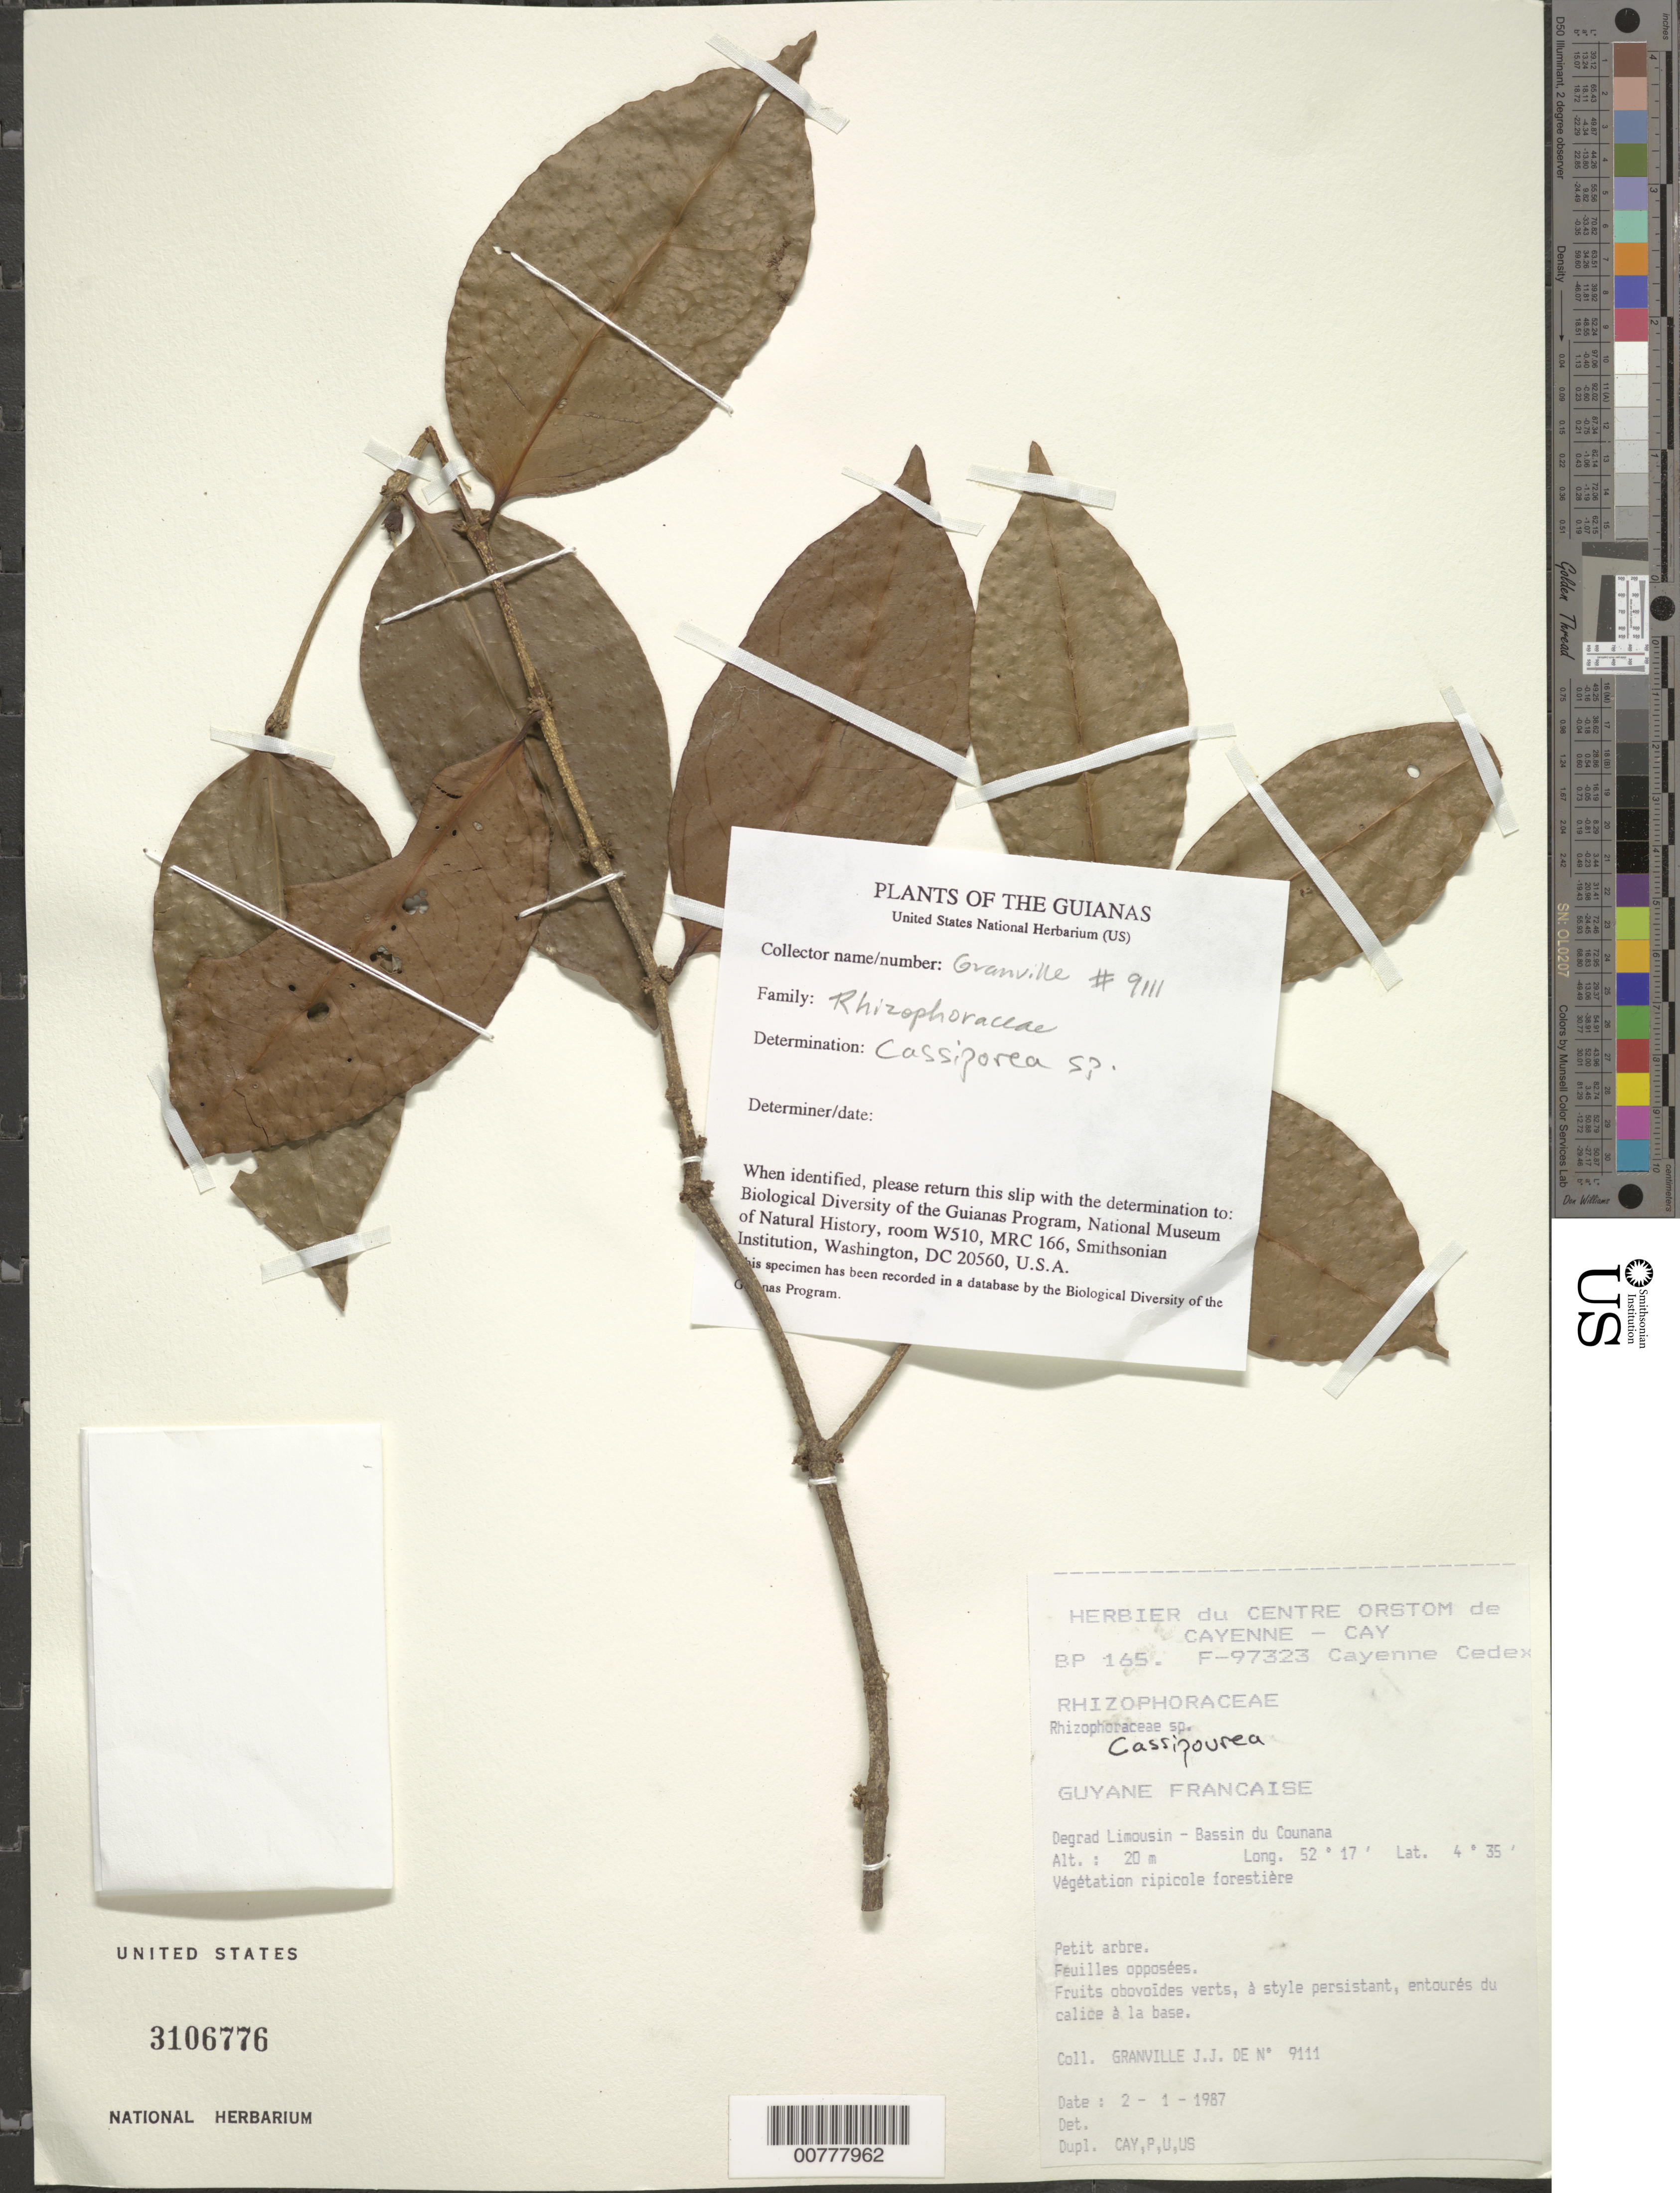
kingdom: Plantae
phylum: Tracheophyta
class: Magnoliopsida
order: Malpighiales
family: Rhizophoraceae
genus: Cassipourea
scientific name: Cassipourea sp.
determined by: Hollowell, T. H., (BOT), Smithsonian Institution - National Museum of Natural History (UNITED STATES)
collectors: J.-J. de Granville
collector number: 9111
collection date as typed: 2-Jan-87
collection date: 1987-01-02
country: French Guiana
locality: Dégrad Limousin, Bassin du Counana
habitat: Riparian vegetation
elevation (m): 20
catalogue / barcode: US 3106776